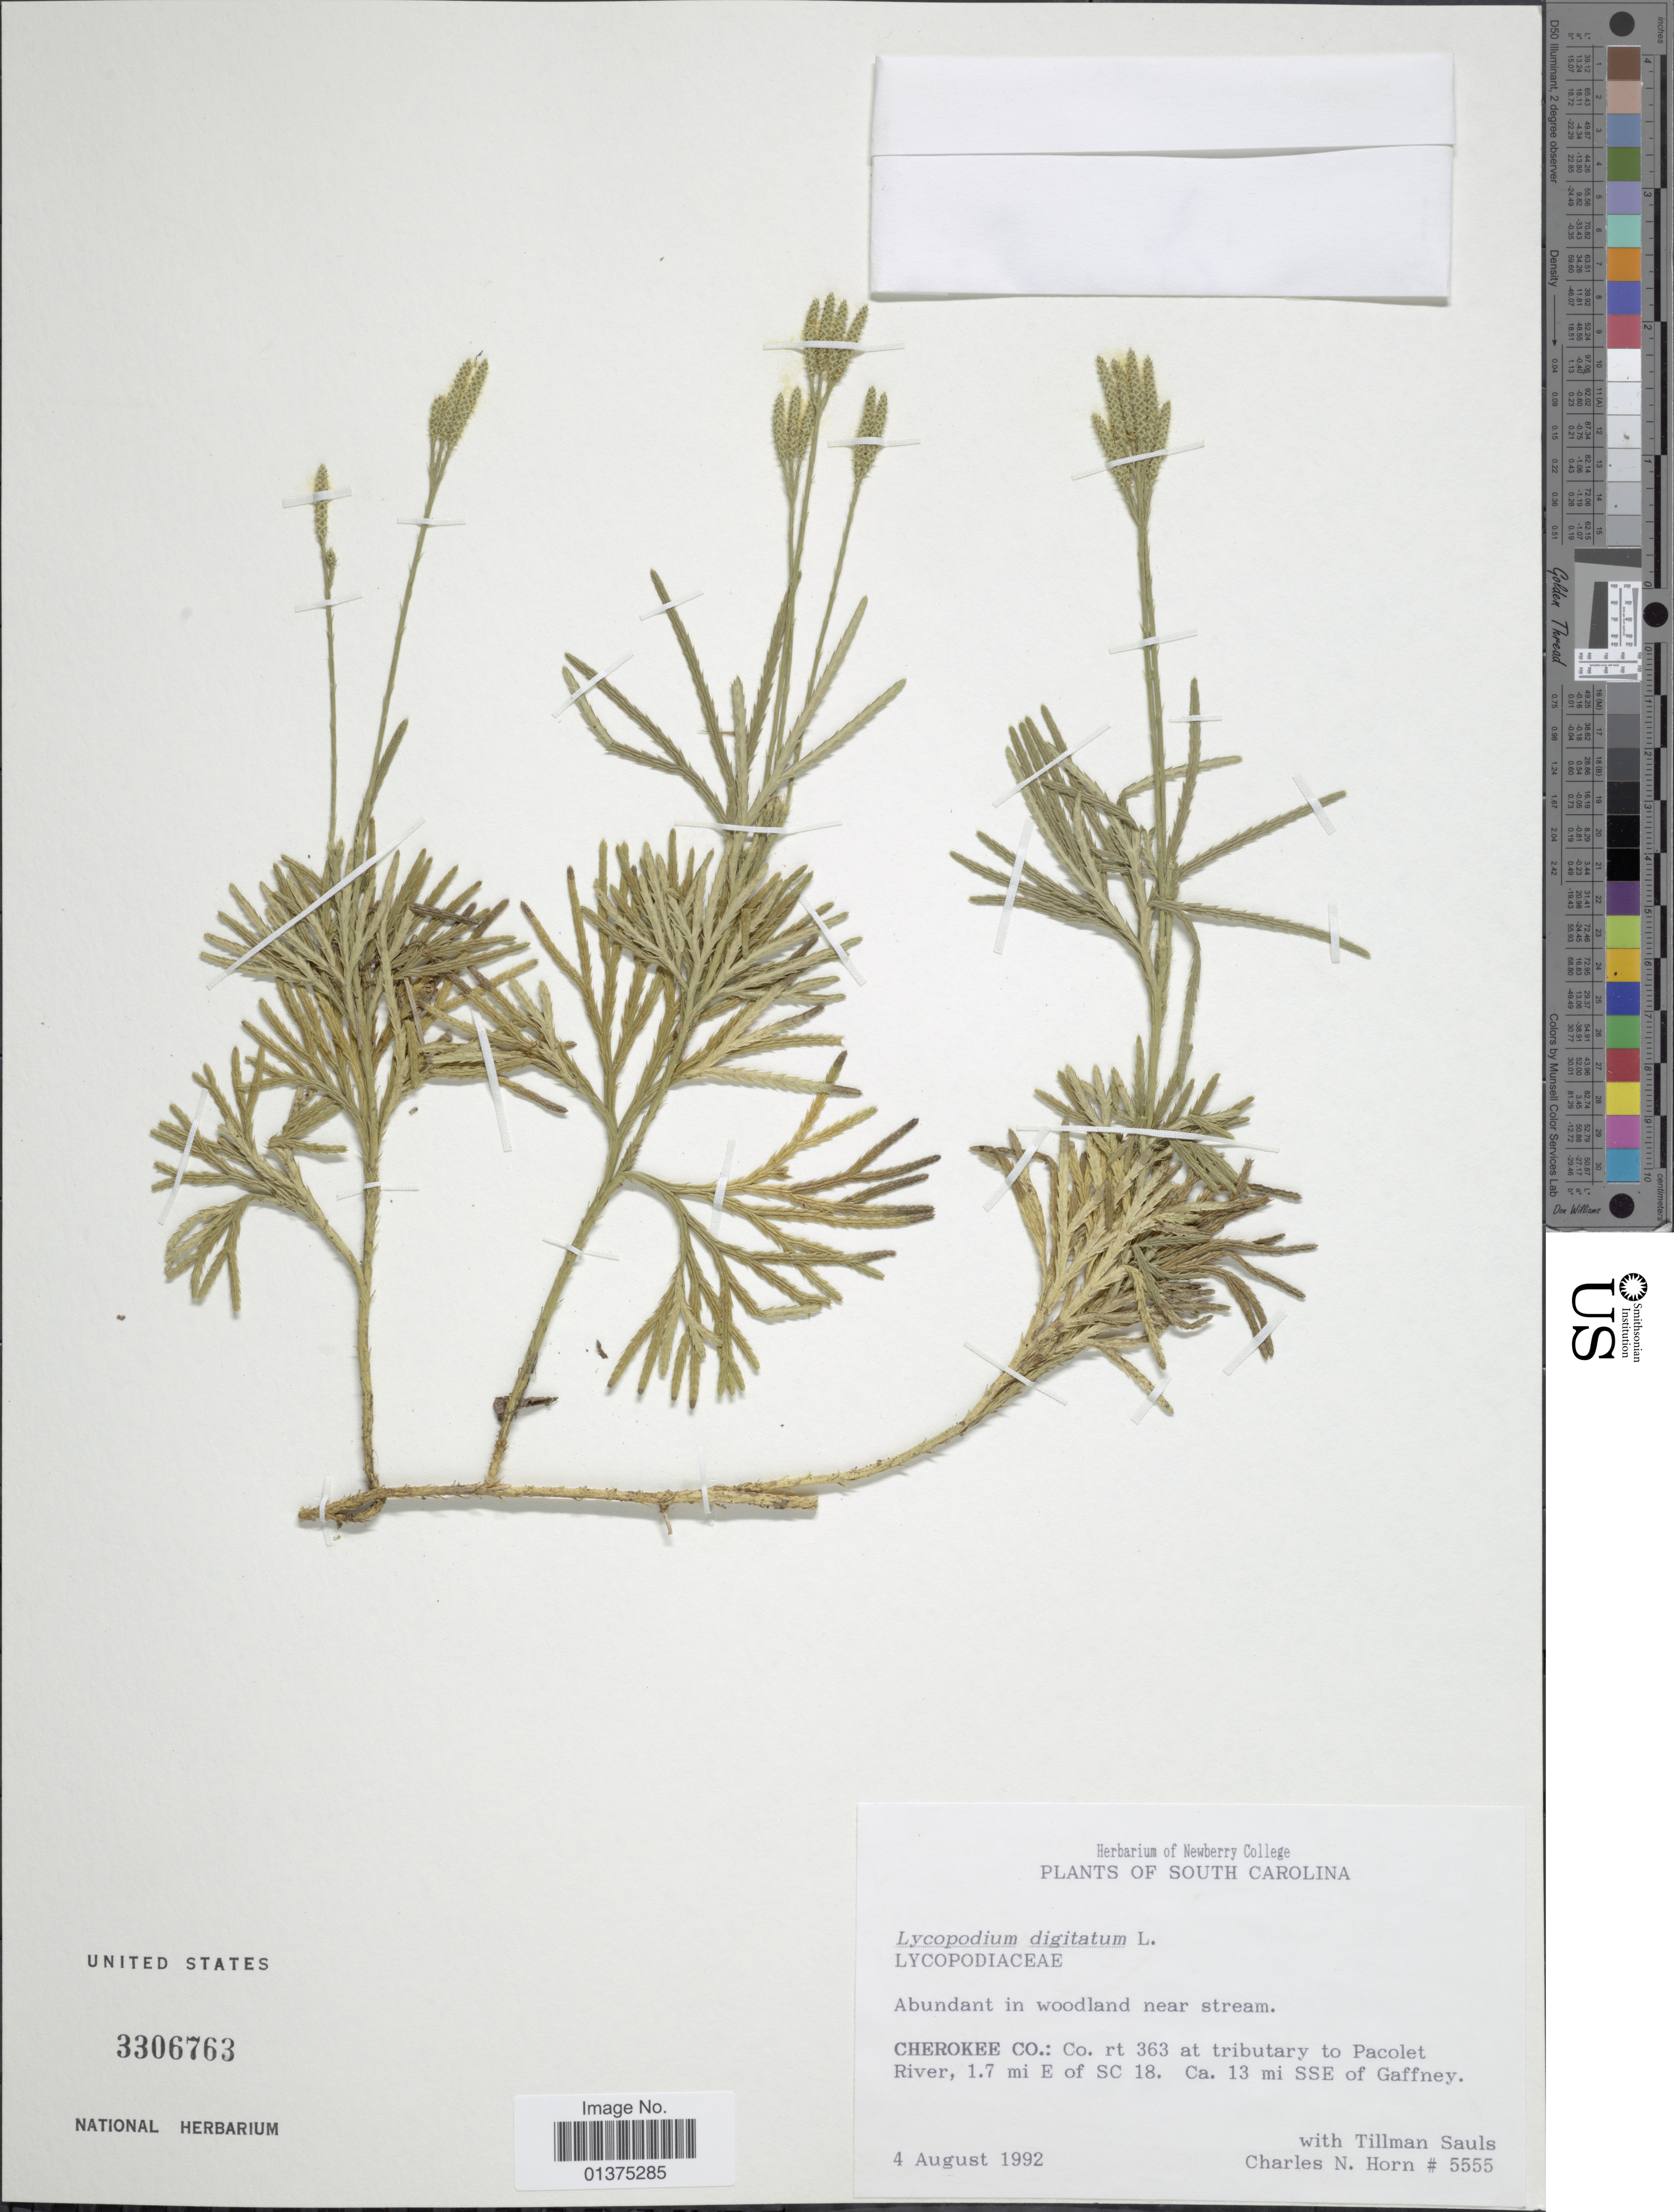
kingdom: Plantae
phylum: Tracheophyta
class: Lycopodiopsida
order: Lycopodiales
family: Lycopodiaceae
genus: Diphasiastrum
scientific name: Diphasiastrum digitatum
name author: (Dill. ex A. Braun) Holub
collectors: C. N. Horn & T. Sauls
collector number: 5555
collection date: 1992-08-04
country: United States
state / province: South Carolina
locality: Cherokee Co: Co rt 363 at tributary to Pacolet River, 1.7 mi E of SC 18. Ca 13 mi SSE of Gaffney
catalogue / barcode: US 3306763